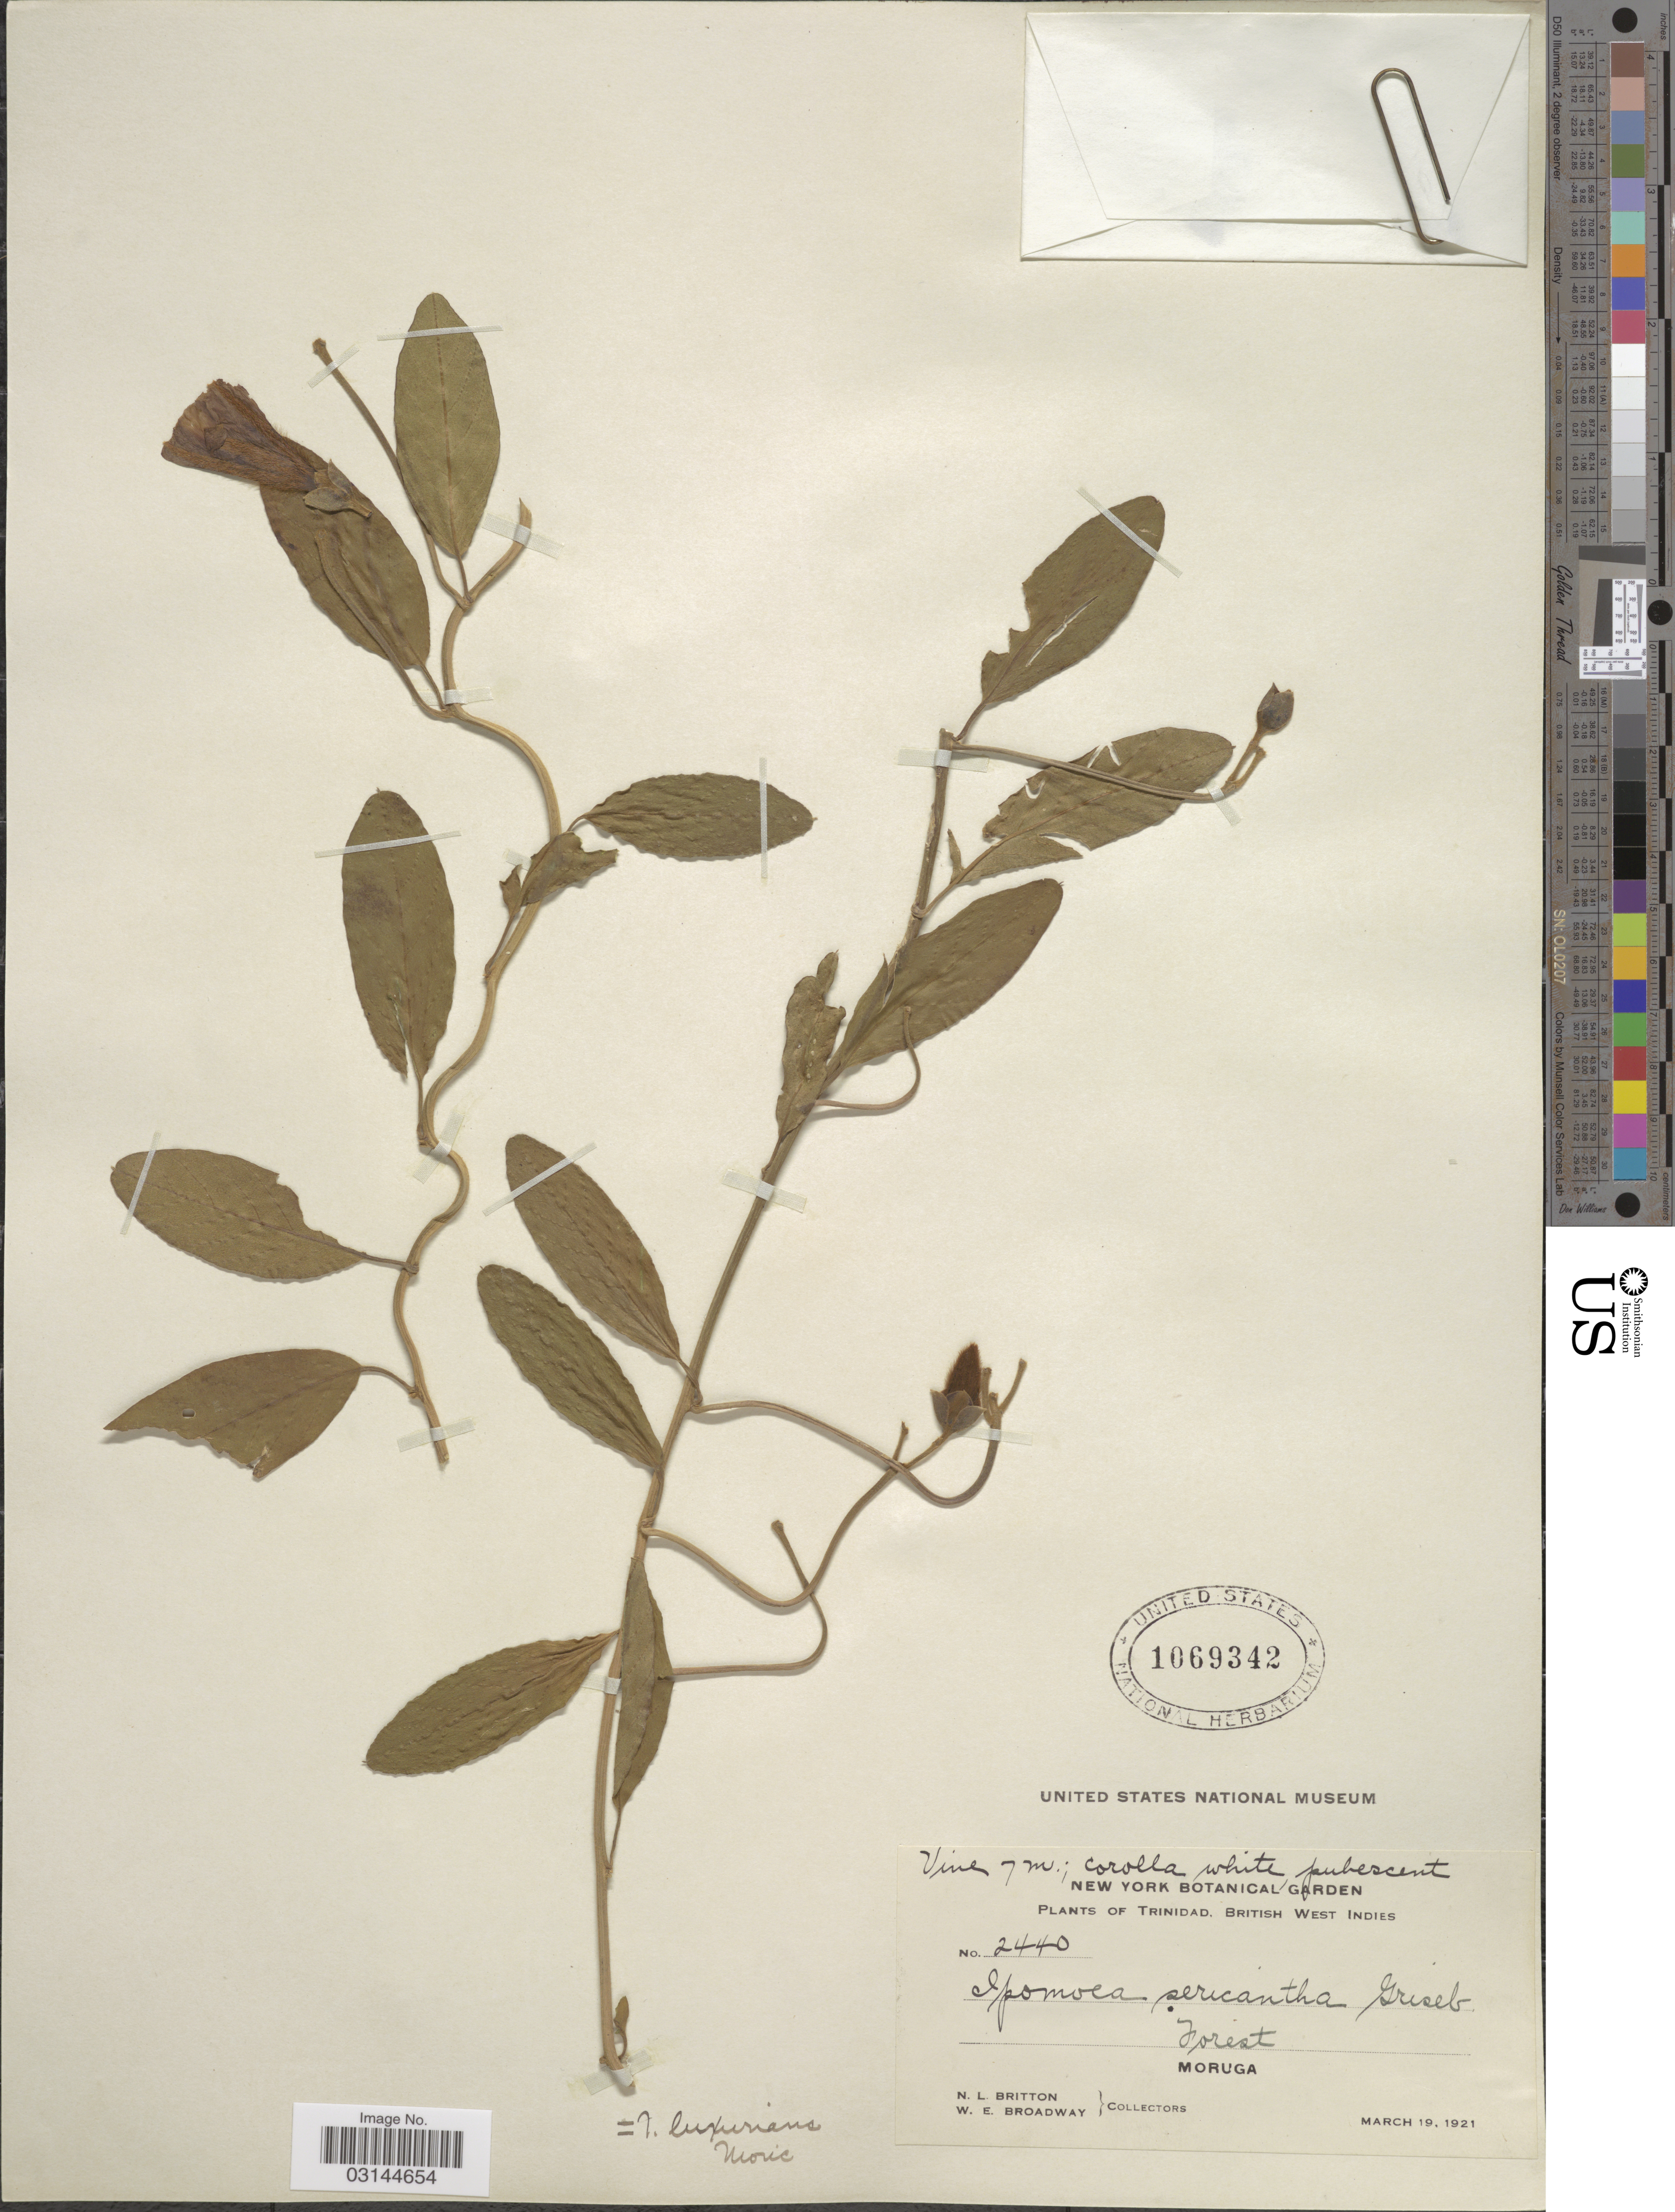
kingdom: Plantae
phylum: Tracheophyta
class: Magnoliopsida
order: Solanales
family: Convolvulaceae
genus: Aniseia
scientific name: Aniseia luxurians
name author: (Moric.) Athiê-Souza & Buril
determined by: Strong, Mark T., (BOT), Smithsonian Institution - National Museum of Natural History (UNITED STATES)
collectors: N. Britton & W. E. Broadway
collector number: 2440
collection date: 1921-03-19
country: Trinidad and Tobago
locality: Trinidad, British West Indies. Moruga.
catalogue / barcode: US 1069342